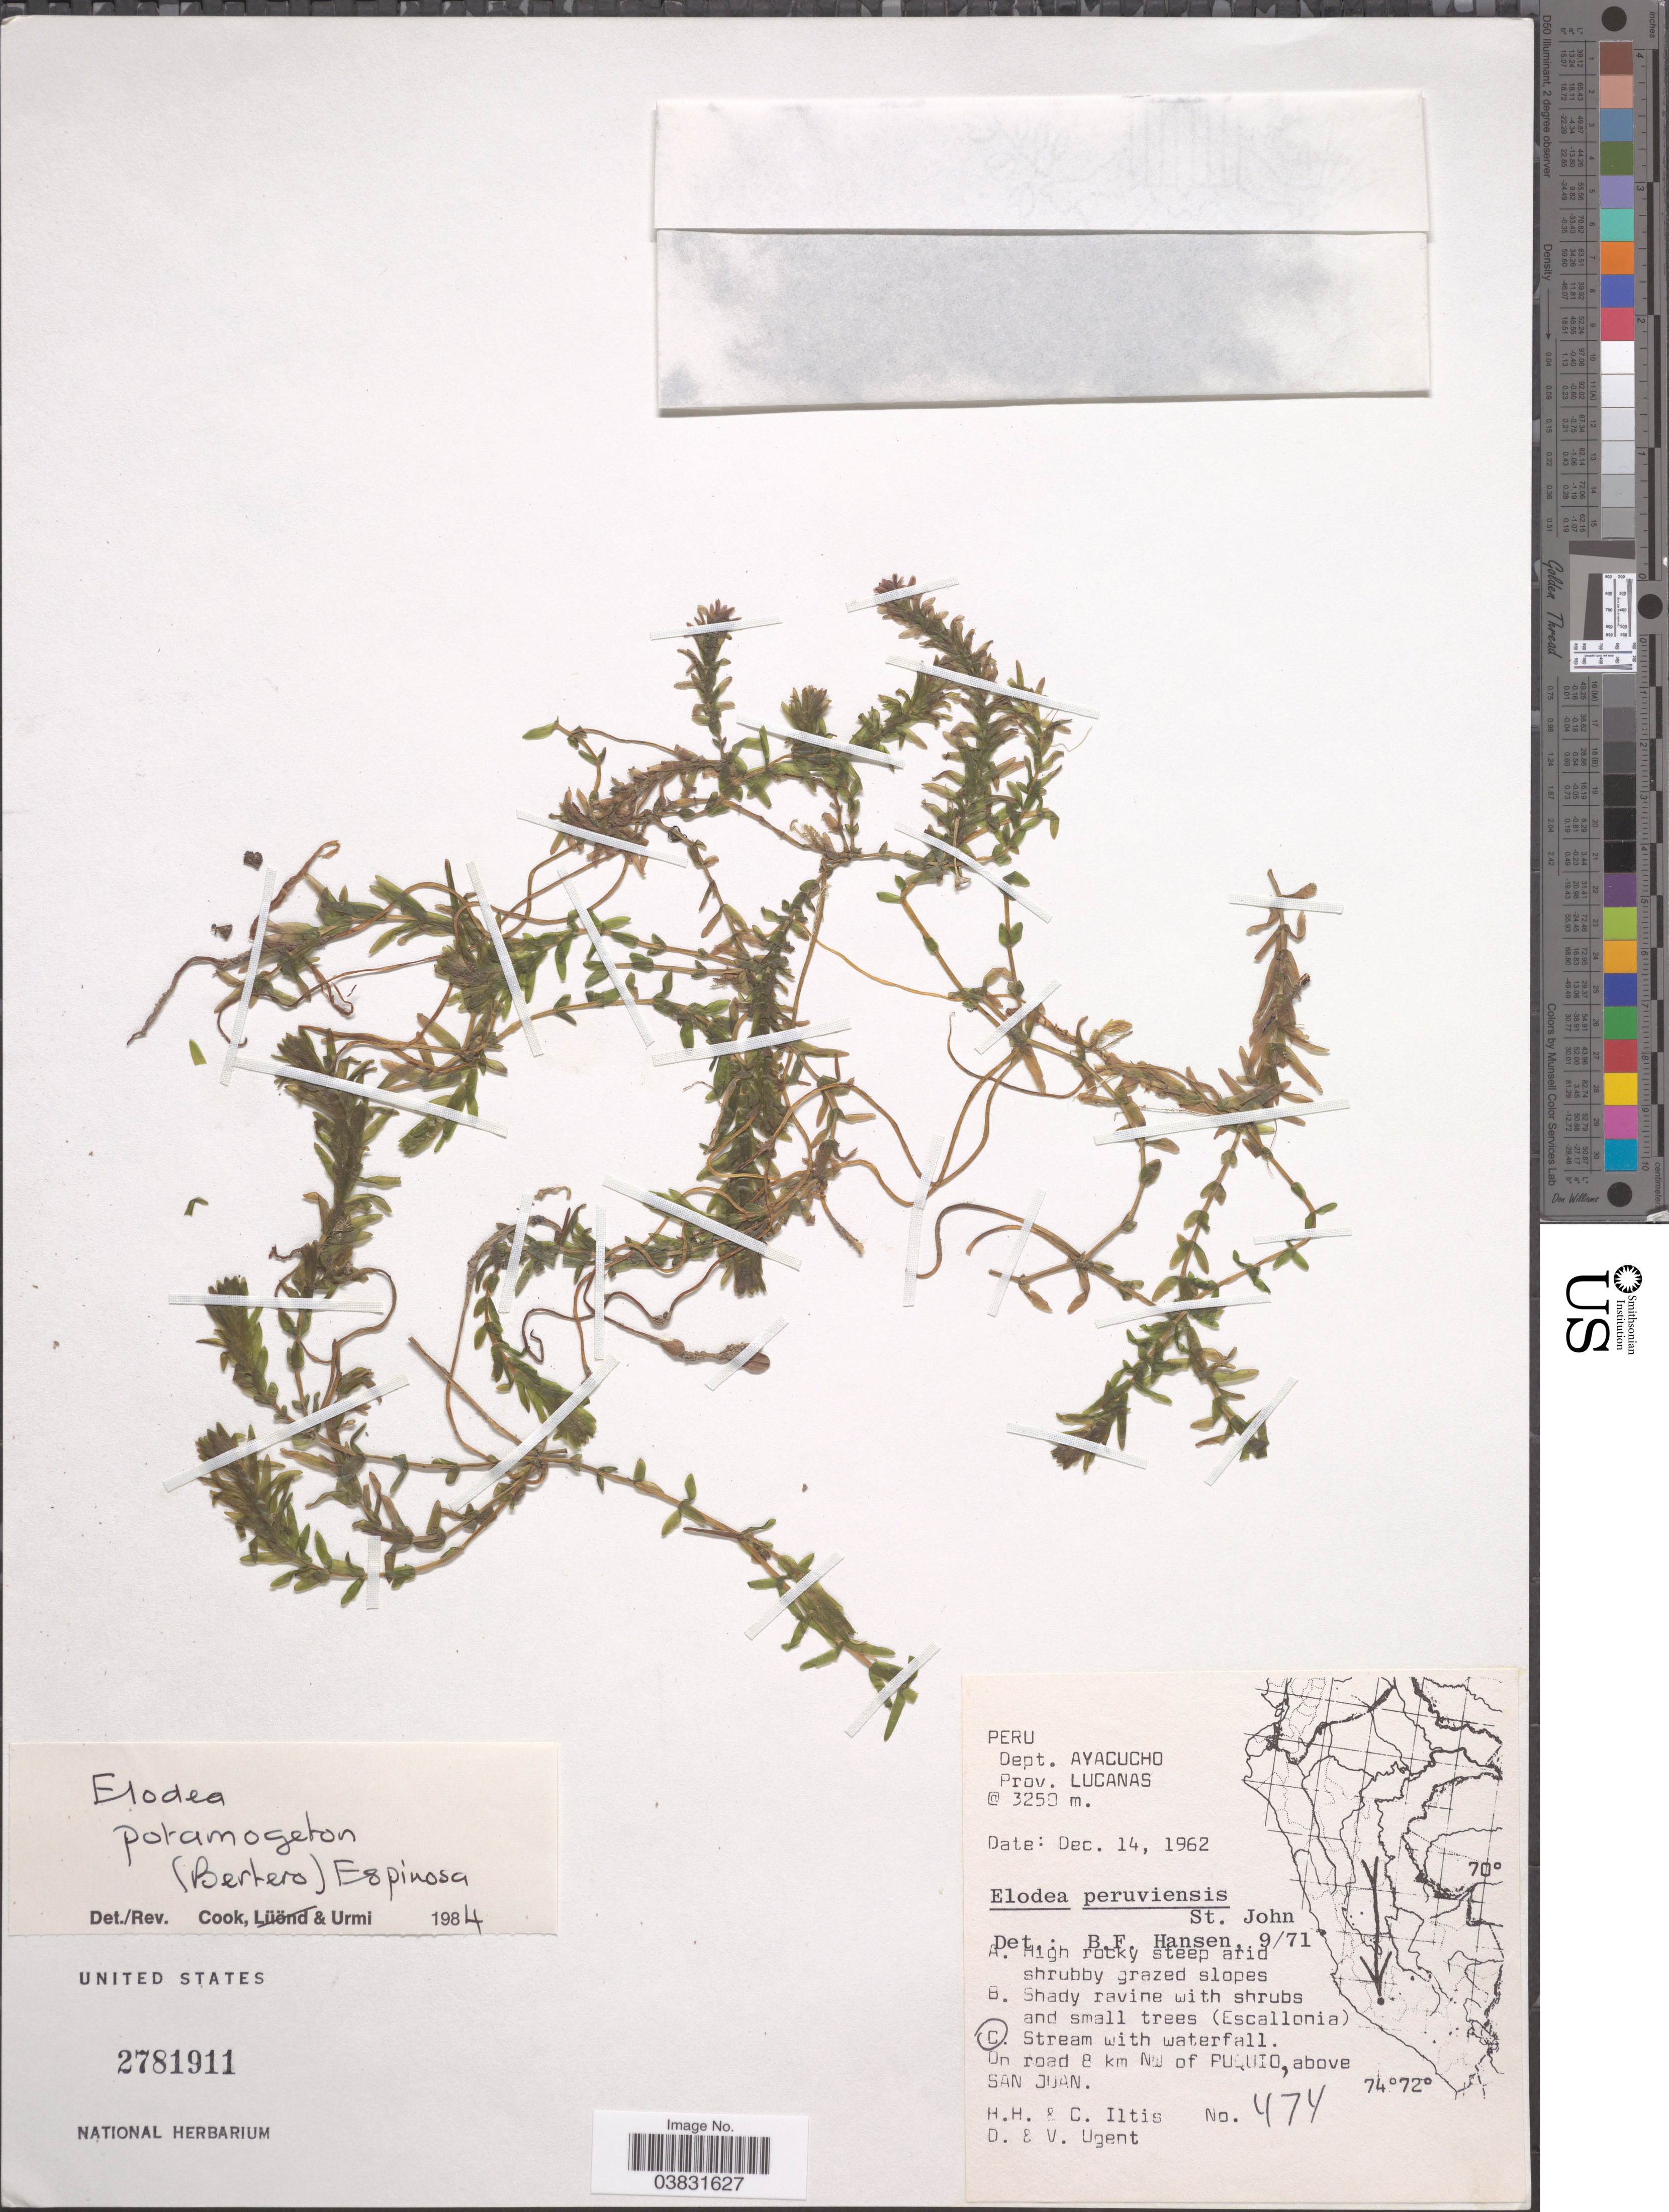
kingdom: Plantae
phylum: Tracheophyta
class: Liliopsida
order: Alismatales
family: Hydrocharitaceae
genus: Elodea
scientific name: Elodea potamogeton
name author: (Bertero) Espinosa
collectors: H. H. Iltis, C. M Iltis, D. Ugent & V. Ugent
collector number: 474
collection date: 1962-12-14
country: Peru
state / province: Ayacucho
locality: Dept. Ayacucho. Prov. Lucanas. On road 8 km NW of Puquio, above San Juan.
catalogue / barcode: US 2781911